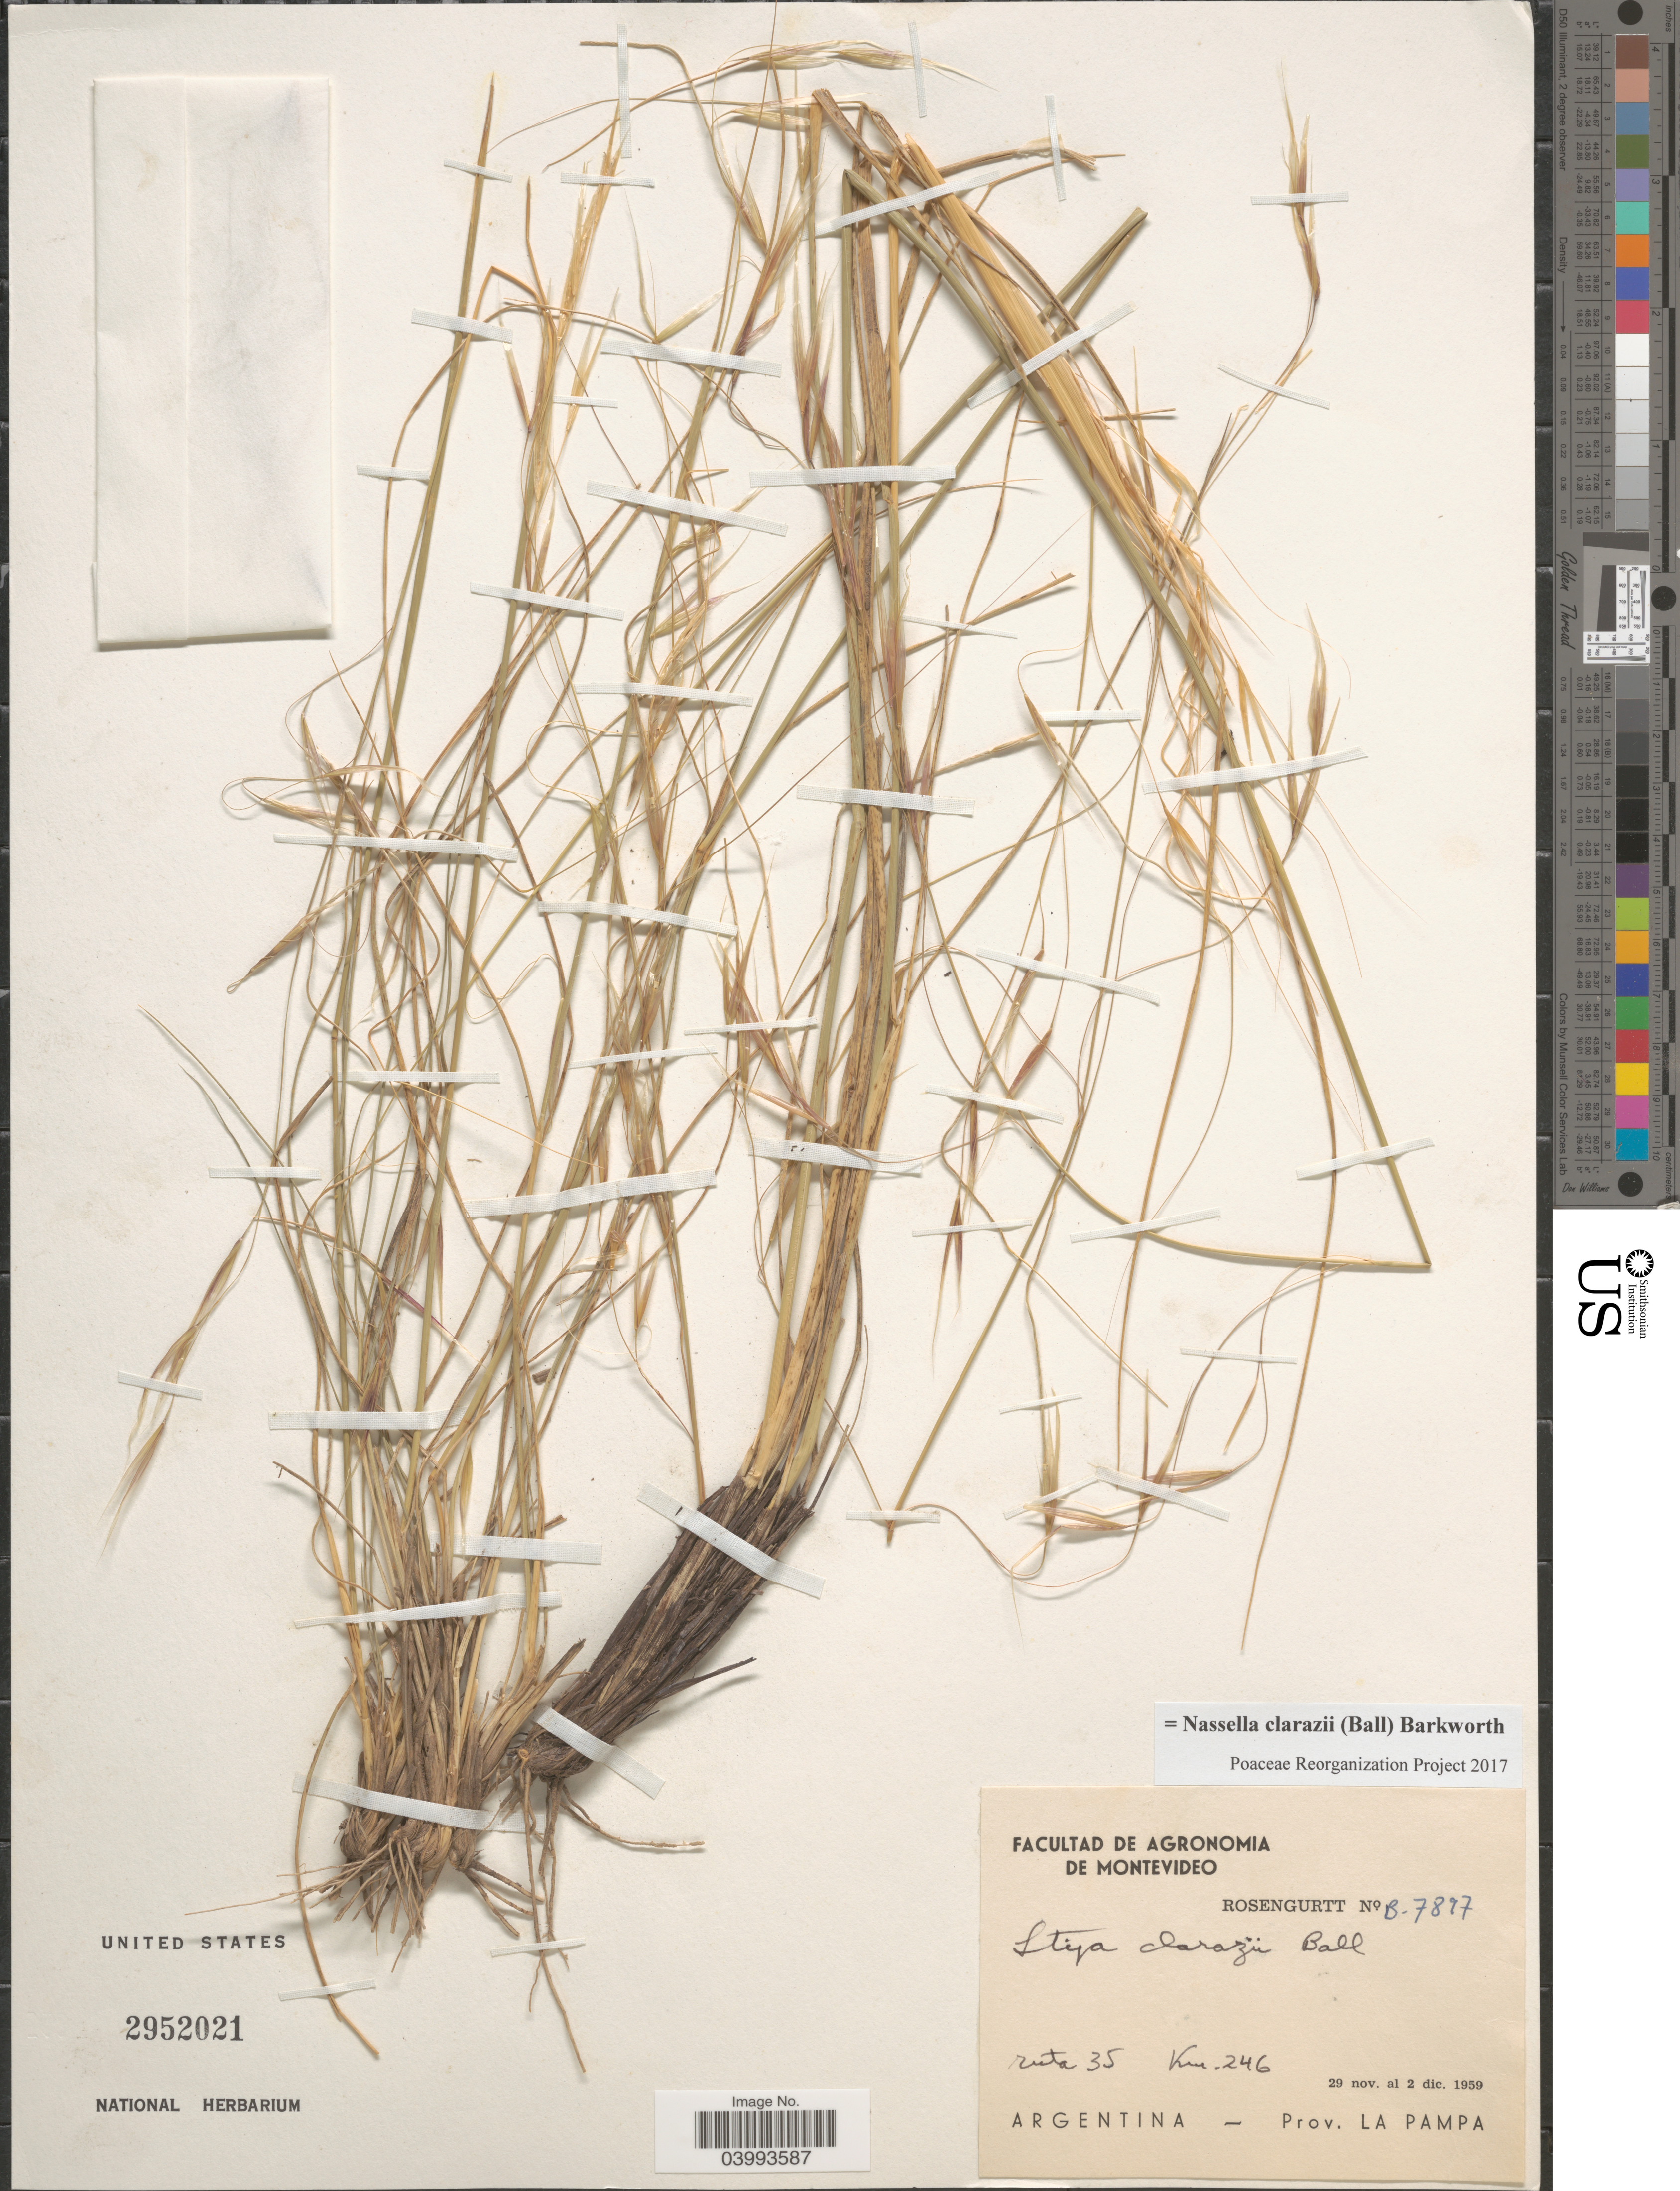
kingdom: Plantae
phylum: Tracheophyta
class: Liliopsida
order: Poales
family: Poaceae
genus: Nassella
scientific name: Nassella clarazii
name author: (Ball) Barkworth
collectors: Rosengurtt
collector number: B-7897*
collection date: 1959-11-29/1959-12-02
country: Argentina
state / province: La Pampa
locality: Ruta 35 Km. 246.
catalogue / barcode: US 2952021